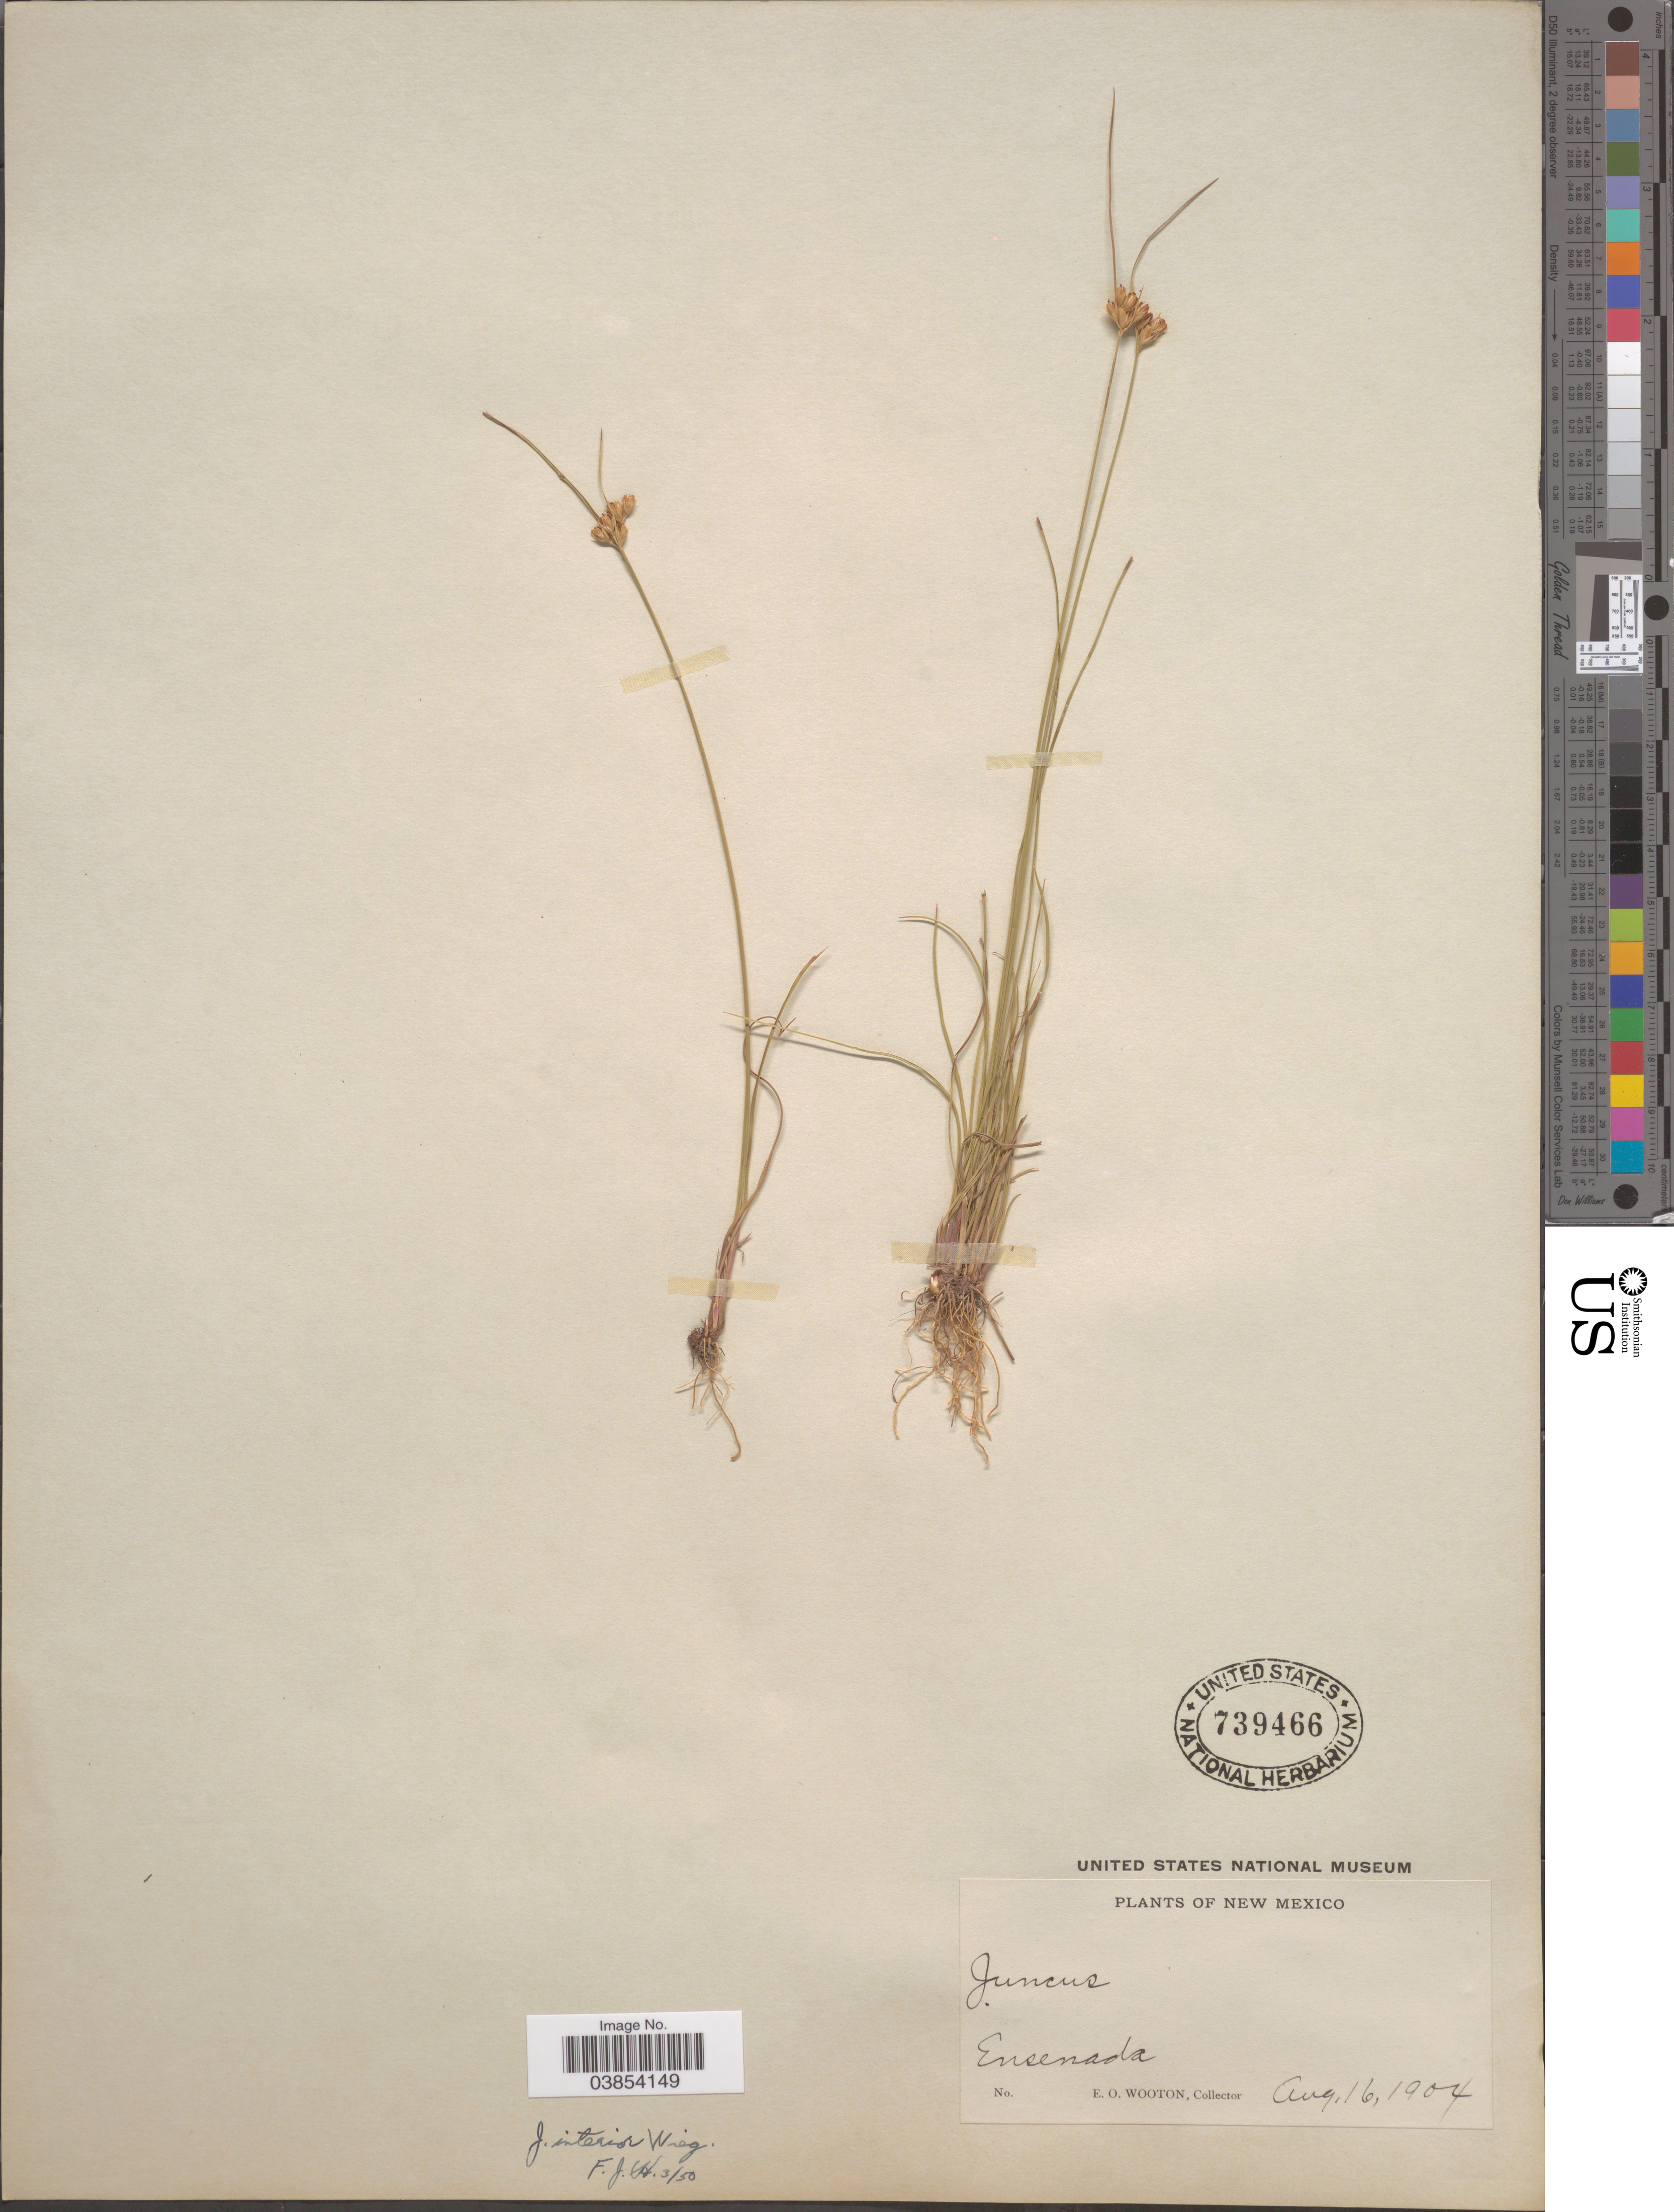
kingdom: Plantae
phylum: Tracheophyta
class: Liliopsida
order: Poales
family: Juncaceae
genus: Juncus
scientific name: Juncus interior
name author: Wiegand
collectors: E. O. Wooton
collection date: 1904-08-16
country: United States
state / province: New Mexico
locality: Ensenada.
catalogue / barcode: US 739466